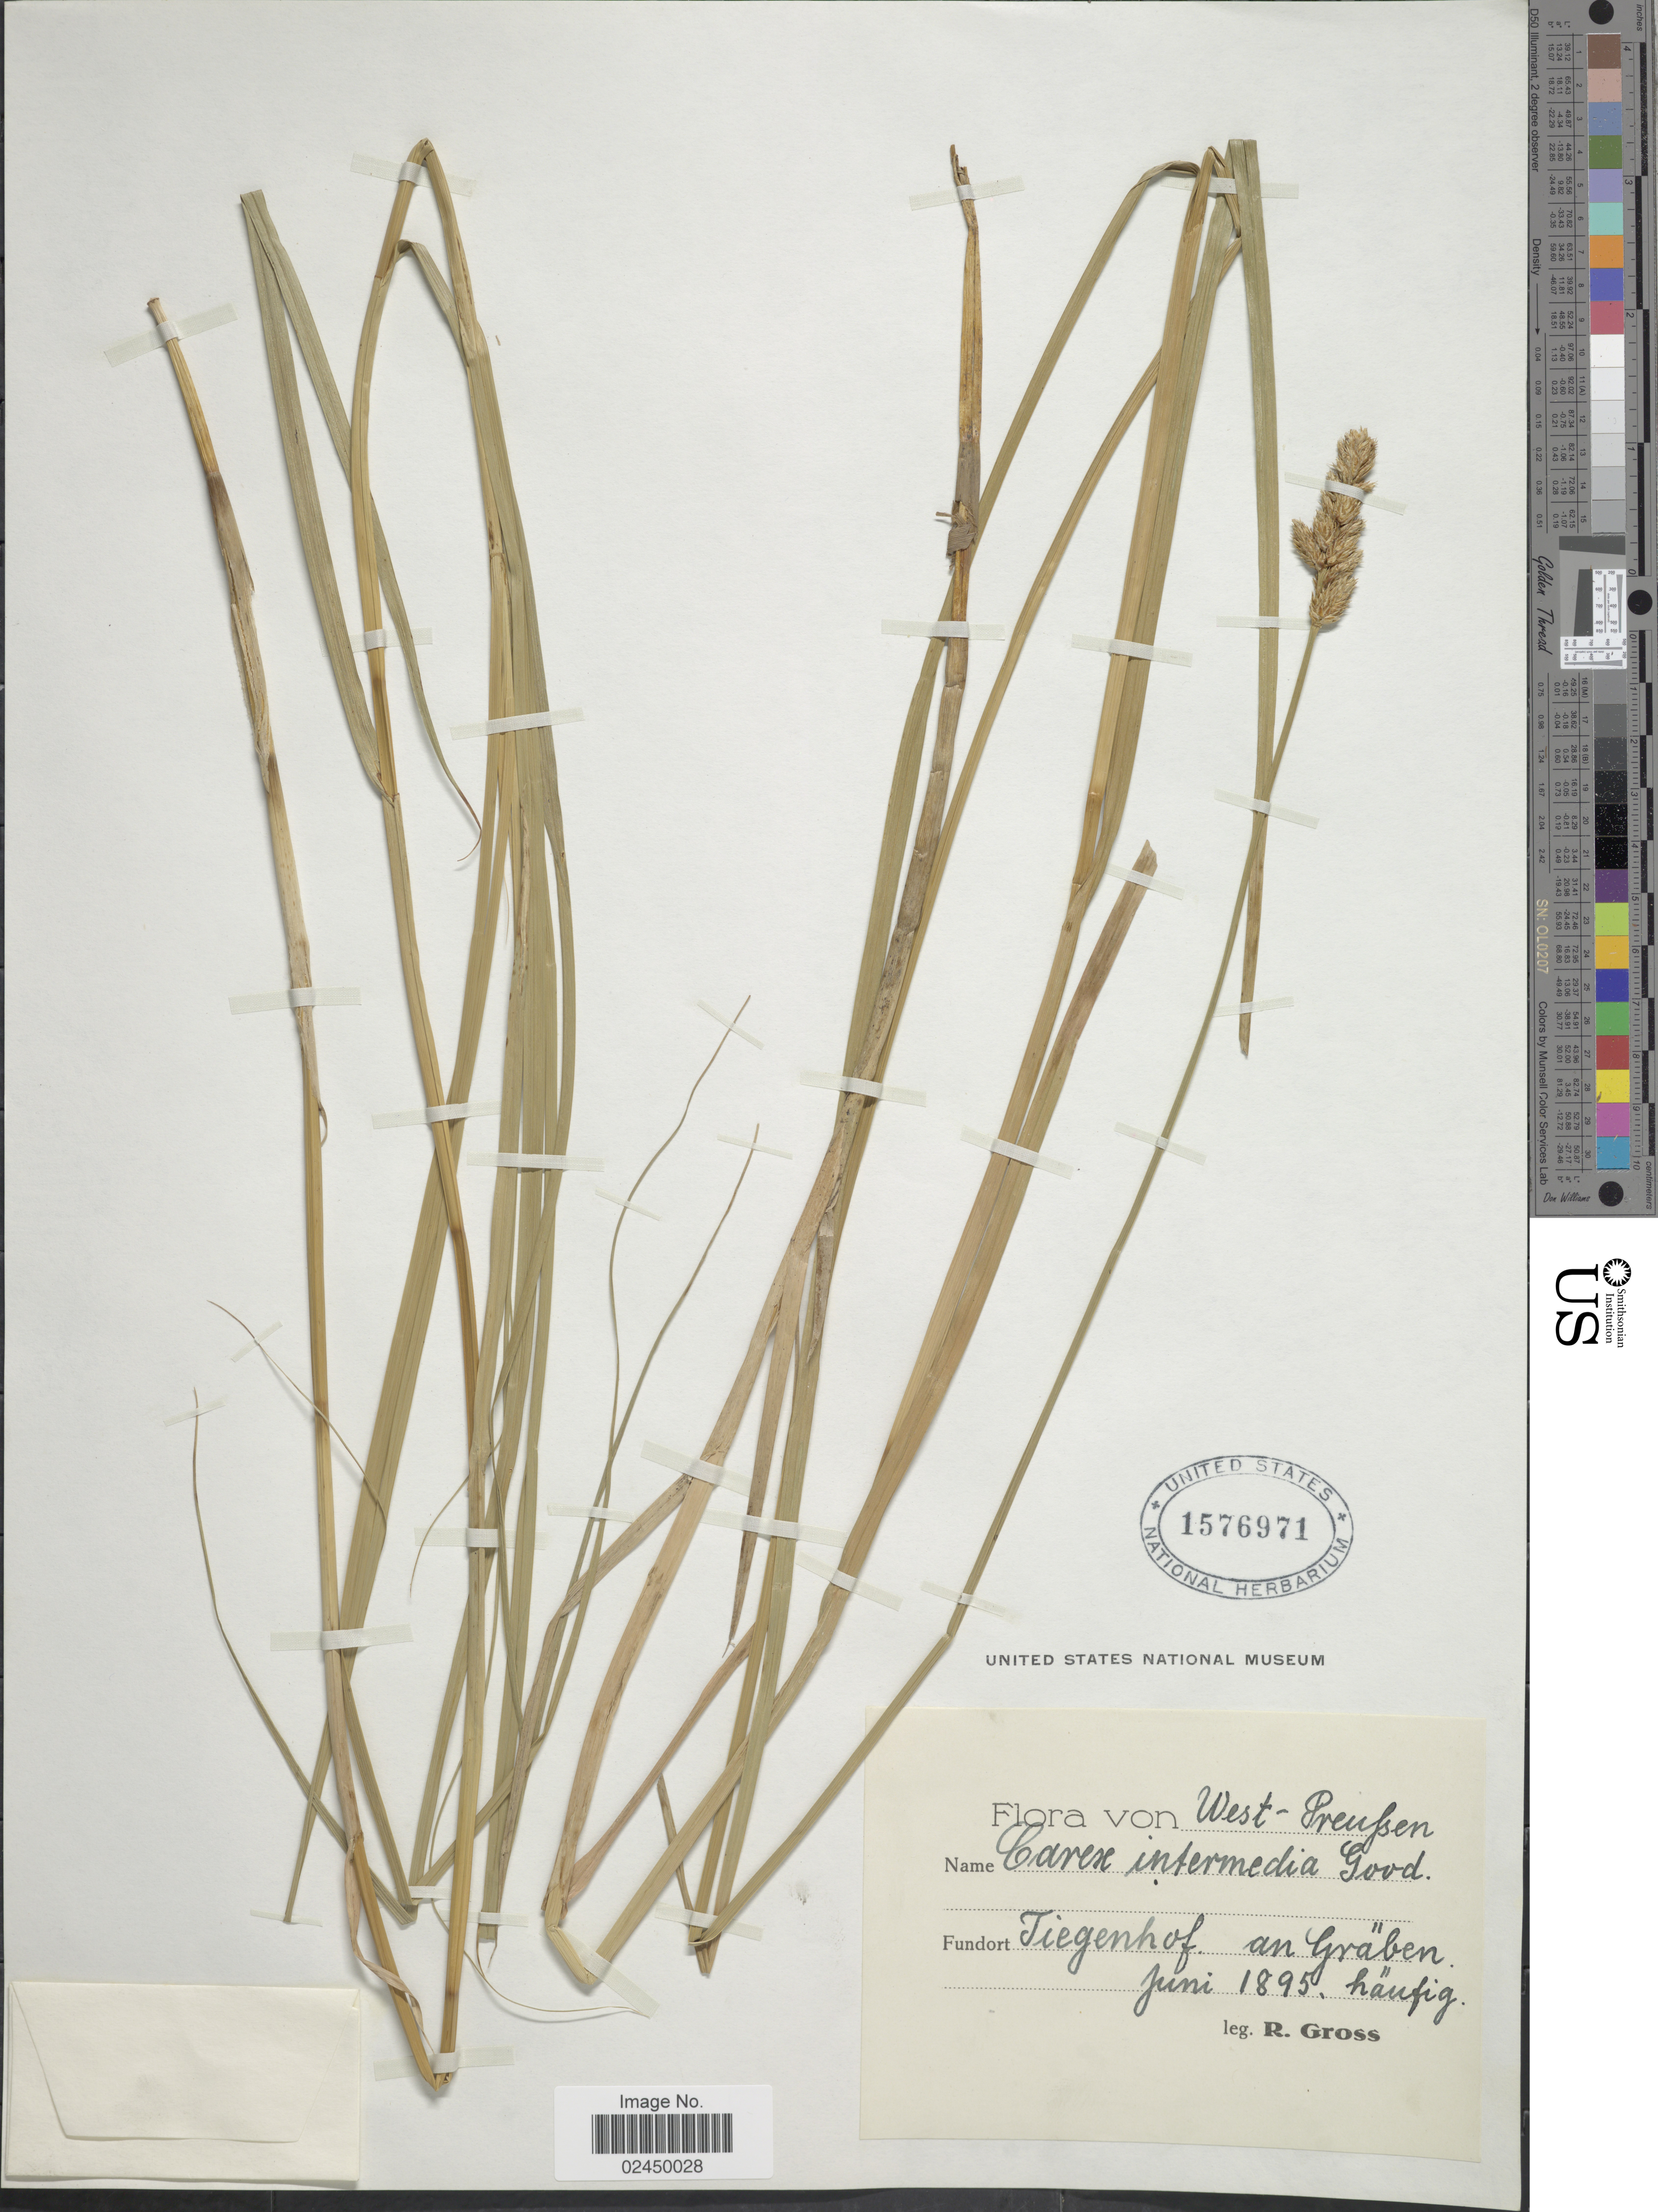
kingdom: Plantae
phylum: Tracheophyta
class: Liliopsida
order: Poales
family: Cyperaceae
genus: Carex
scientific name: Carex disticha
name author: Huds.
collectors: R. Gross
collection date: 1895-06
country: Poland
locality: West-Preussen. Tiegenhof an Graben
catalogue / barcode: US 1576971